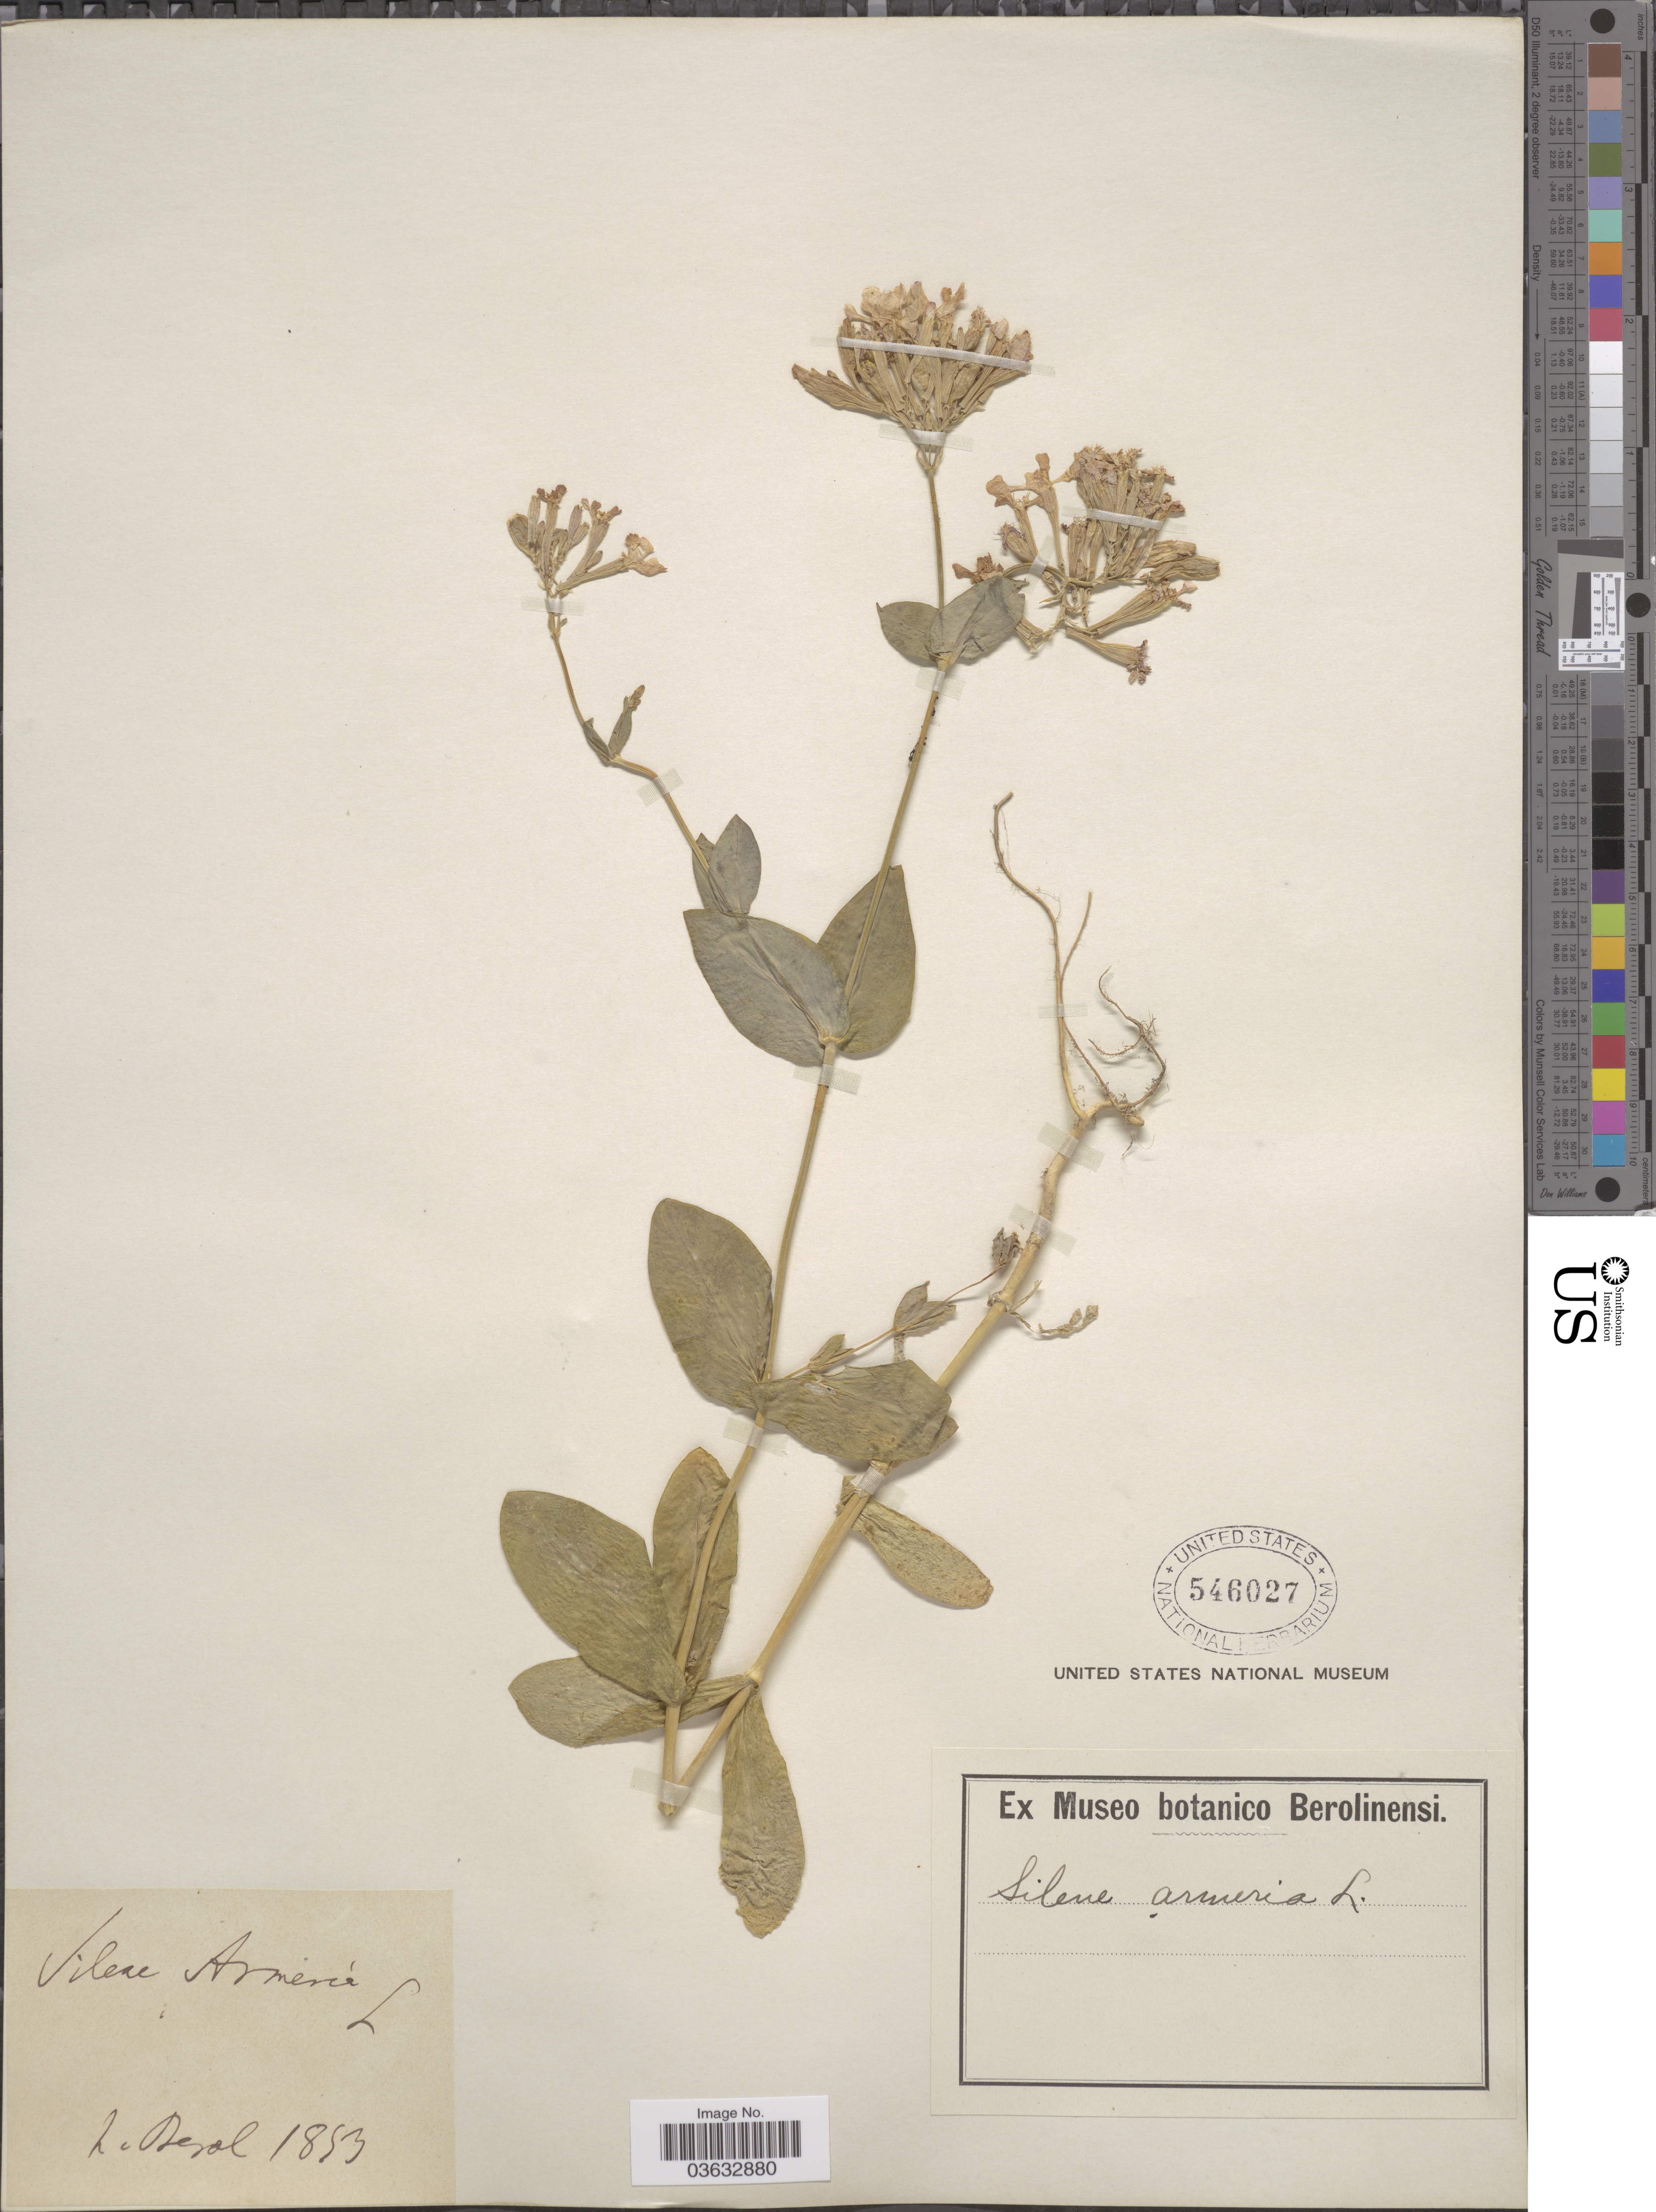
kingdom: Plantae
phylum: Tracheophyta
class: Magnoliopsida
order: Caryophyllales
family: Caryophyllaceae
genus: Atocion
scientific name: Atocion armeria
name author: (L.) Raf.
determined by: U.S. National Herbarium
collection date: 1853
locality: L. Derol. [unsure placement]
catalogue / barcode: US 546027